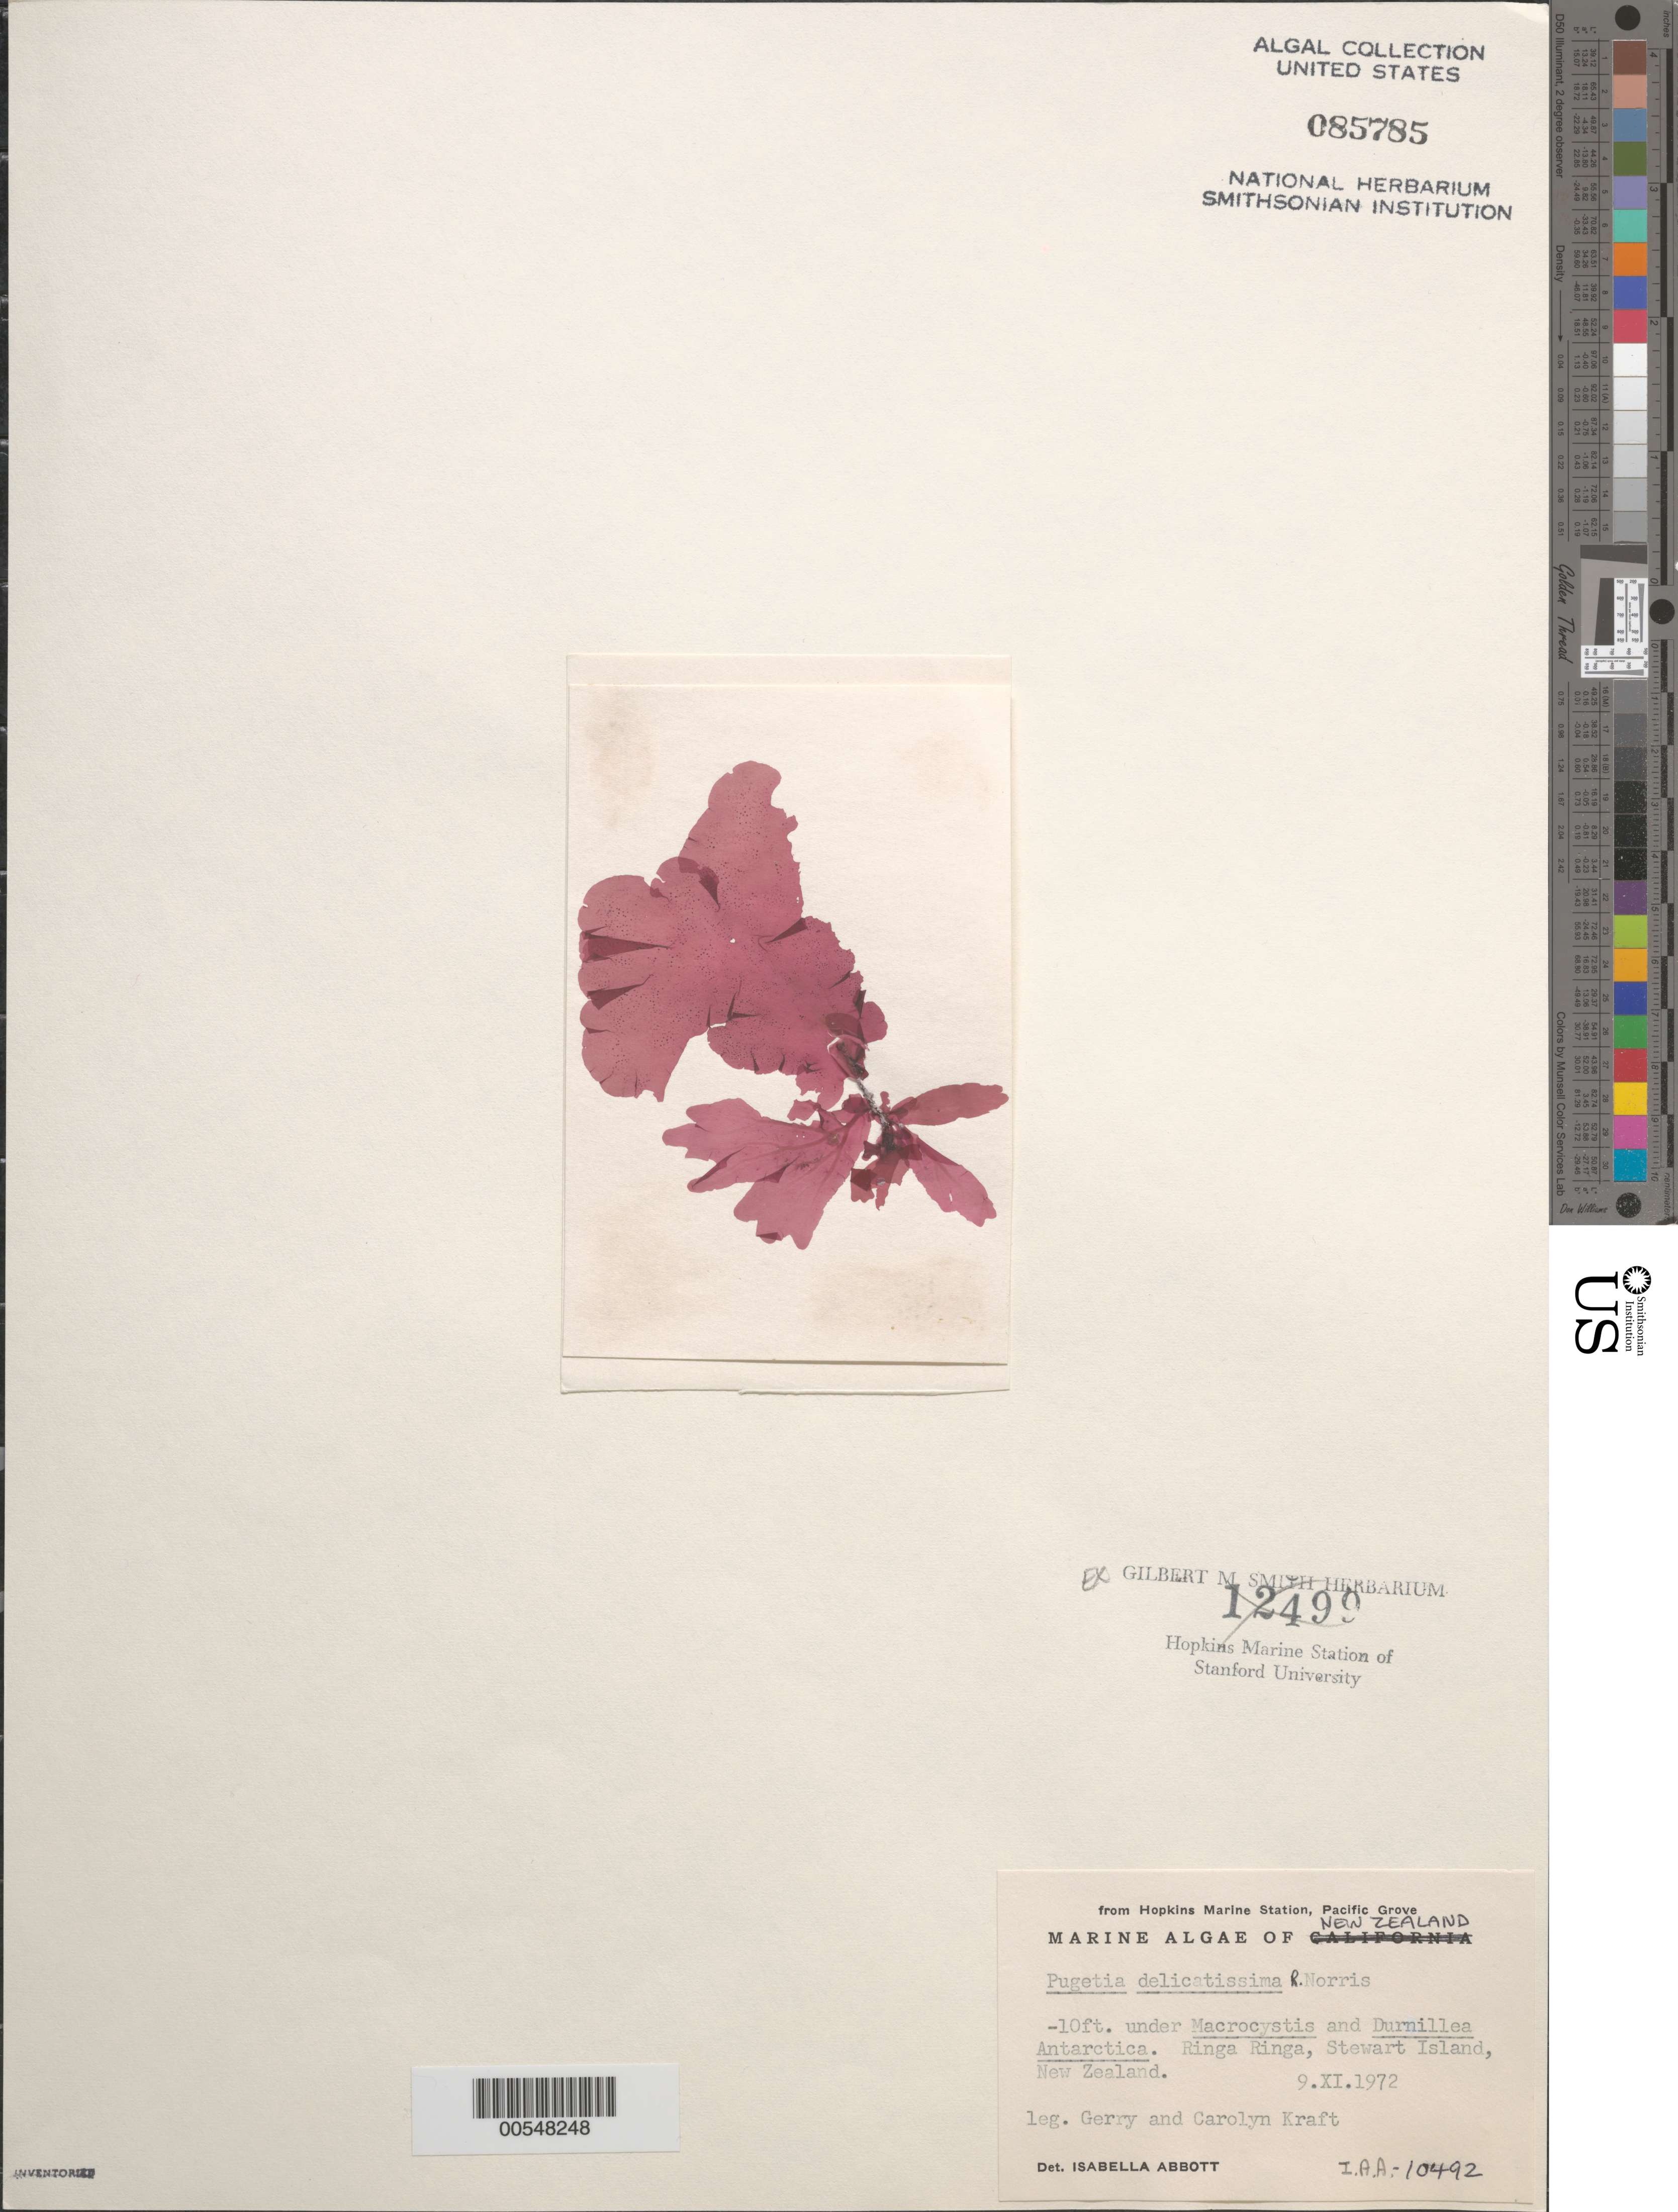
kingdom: Plantae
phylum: Rhodophyta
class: Florideophyceae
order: Gigartinales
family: Kallymeniaceae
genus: Judithia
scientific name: Judithia delicatissima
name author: (R.E. Norris) D'Archino & S.-M. Lin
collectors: G. T. Kraft & C. Kraft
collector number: IAA 10492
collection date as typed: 09 Nov 1972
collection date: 1972-11-09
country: New Zealand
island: Stewart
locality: Ringaringa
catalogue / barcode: US 85785